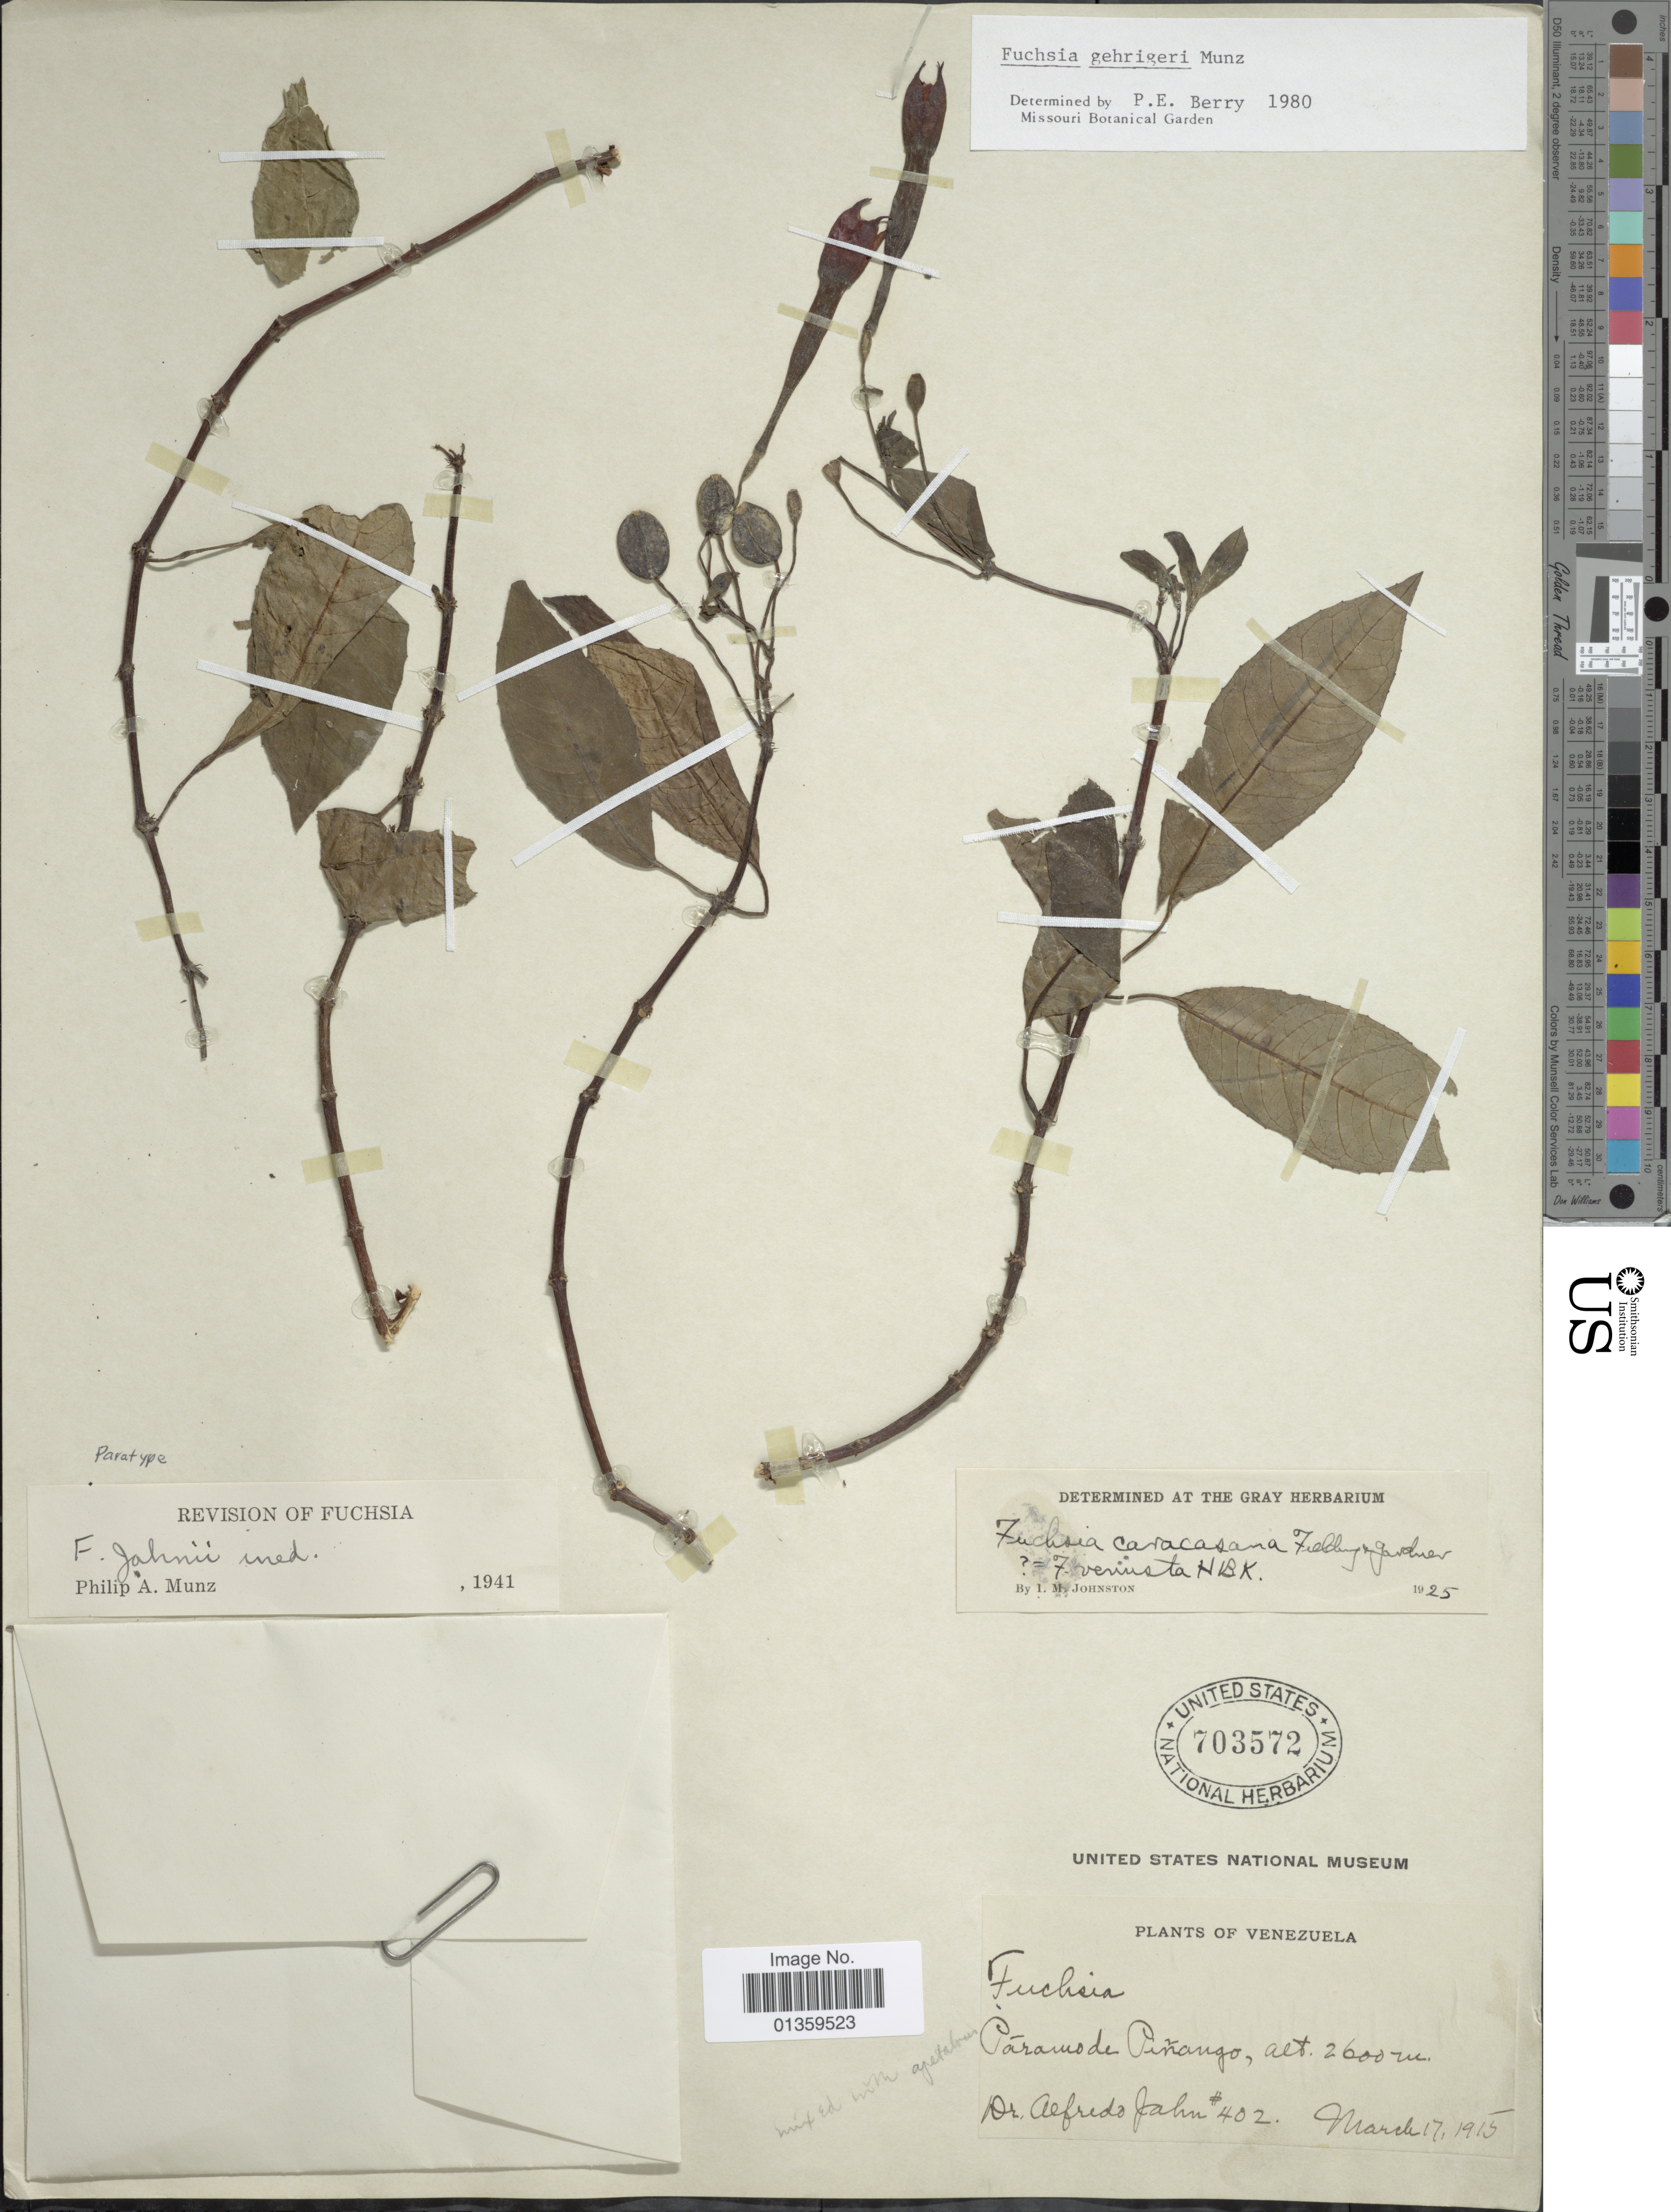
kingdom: Plantae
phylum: Tracheophyta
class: Magnoliopsida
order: Myrtales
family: Onagraceae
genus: Fuchsia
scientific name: Fuchsia gehrigeri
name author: Munz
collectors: A. Jahn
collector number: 402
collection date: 1915-03-17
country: Venezuela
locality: Páramo de Piñango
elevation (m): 2600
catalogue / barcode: US 703572